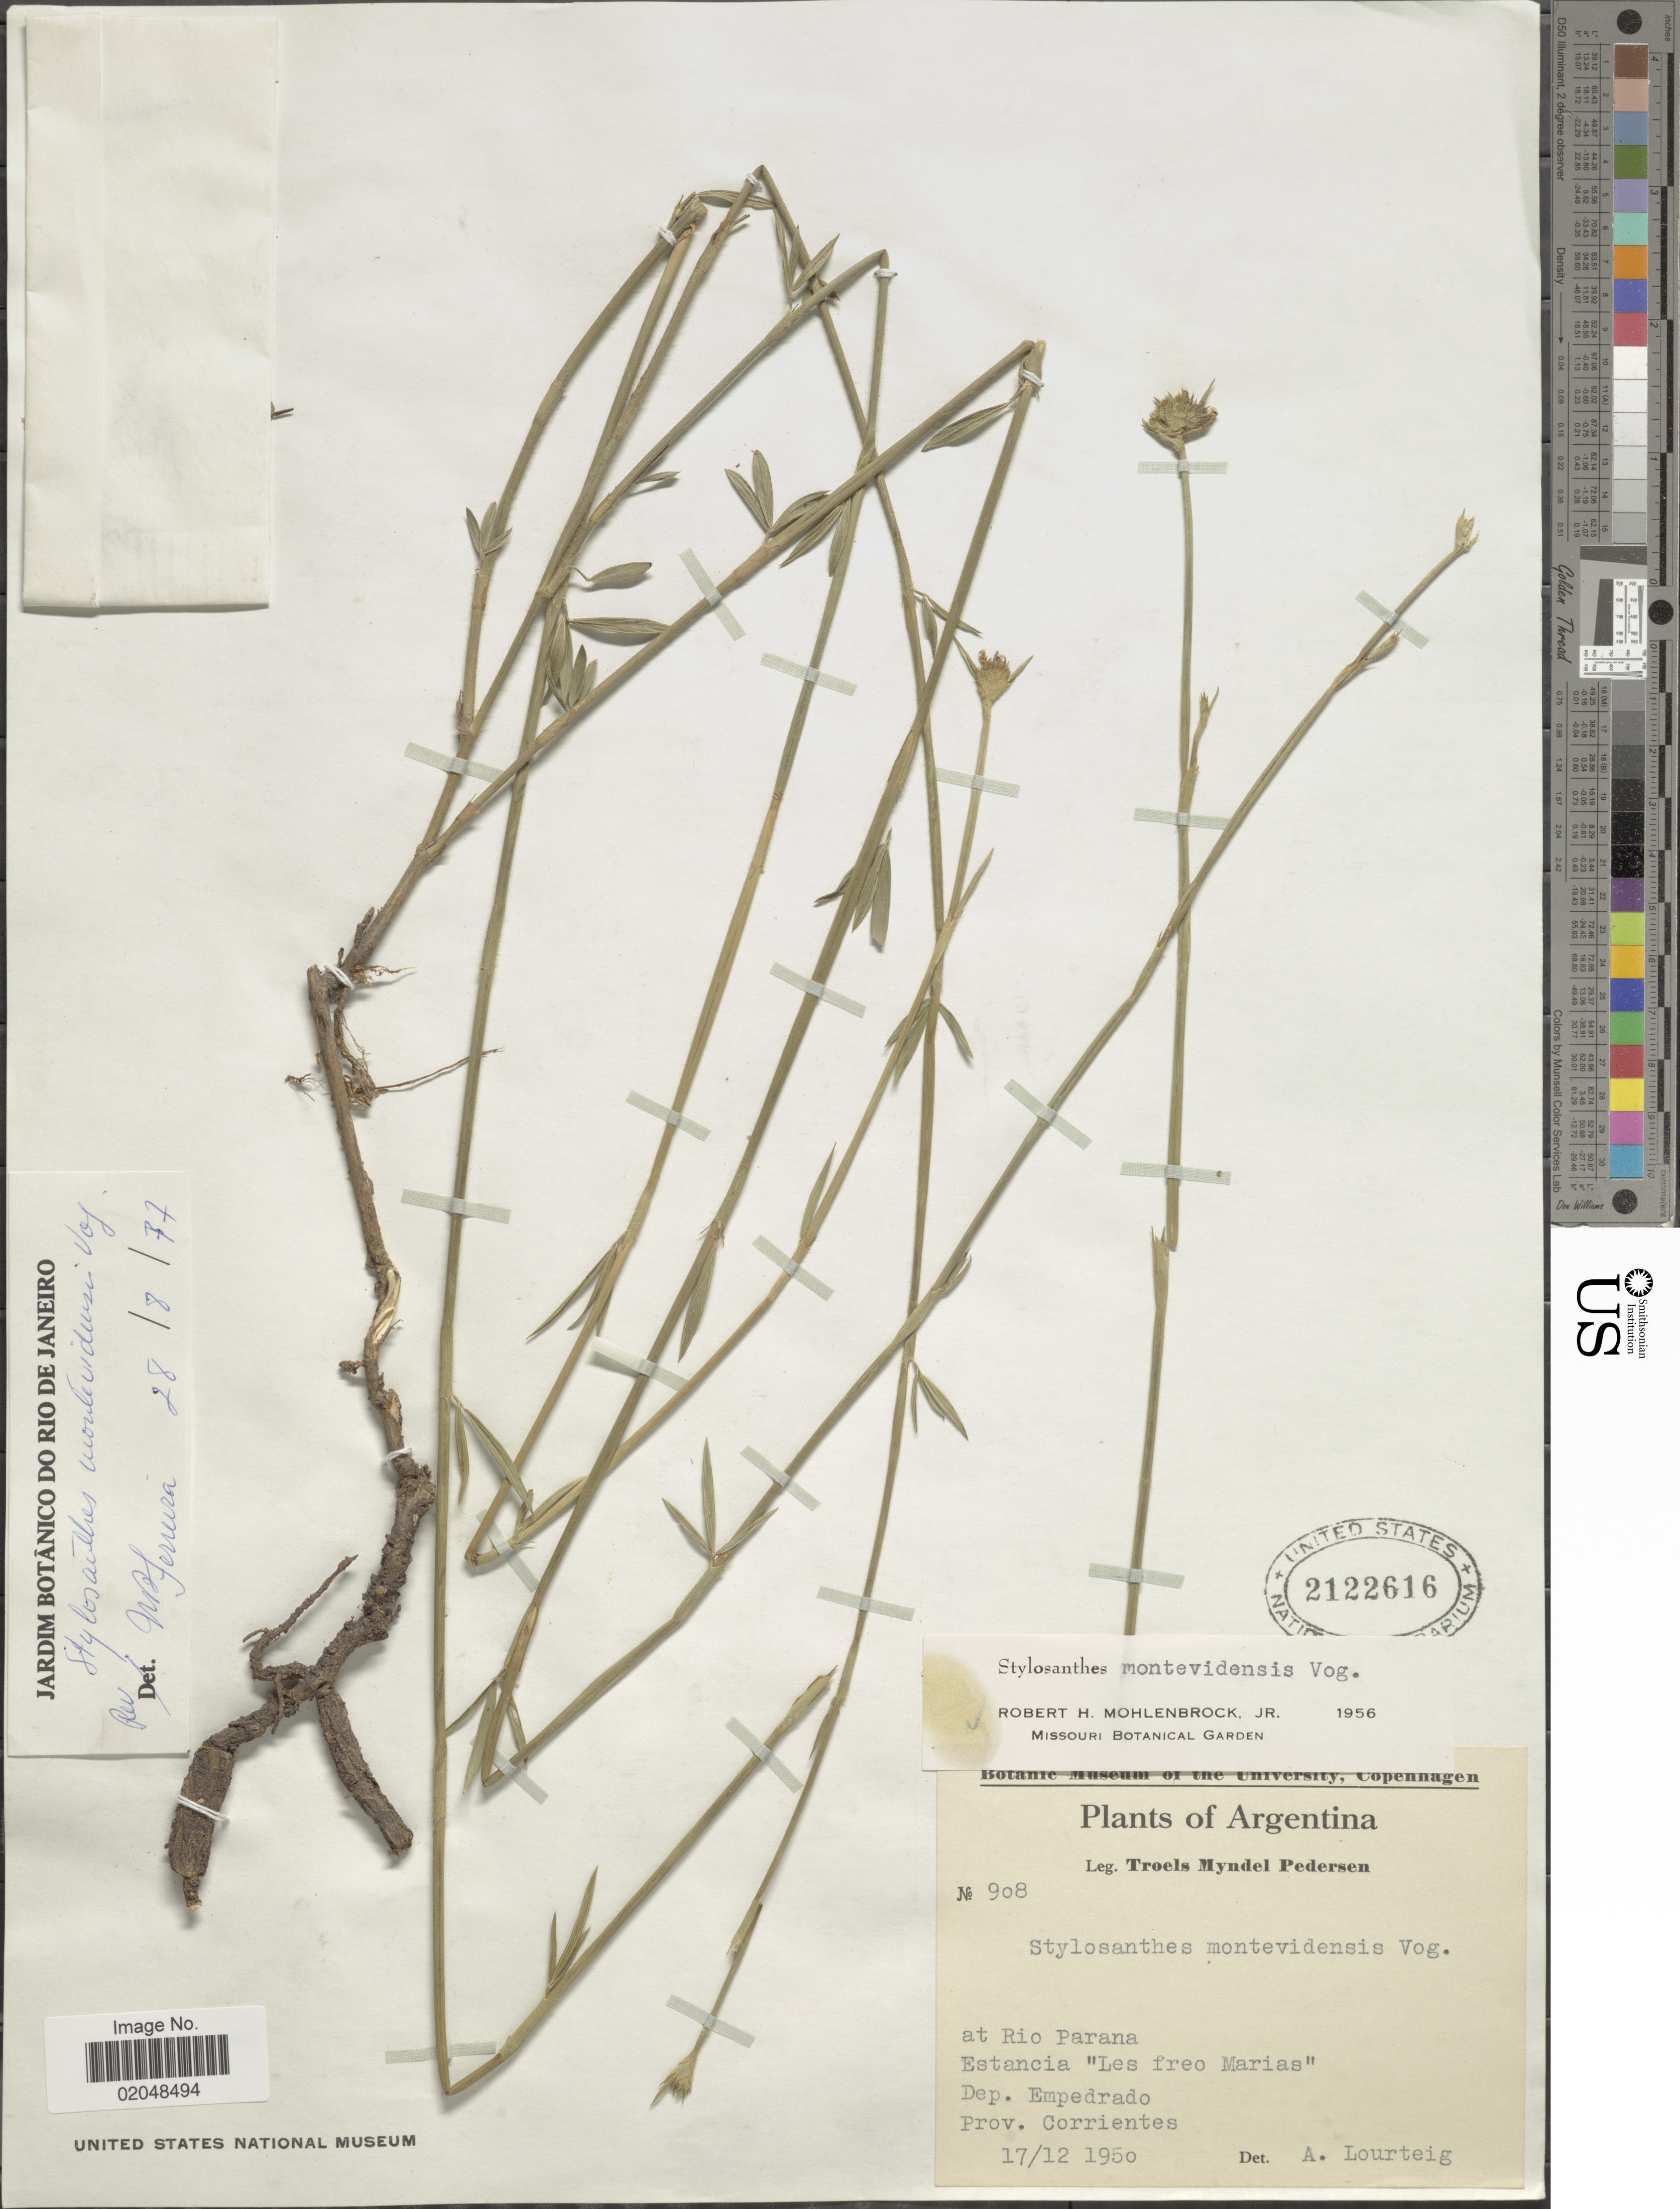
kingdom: Plantae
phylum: Tracheophyta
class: Magnoliopsida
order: Fabales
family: Fabaceae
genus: Stylosanthes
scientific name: Stylosanthes montevidensis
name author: Vogel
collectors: T. Pederson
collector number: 908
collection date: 1950-12-17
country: Argentina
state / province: Corrientes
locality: At Rio Parana, Estancia Les freo Marias, Dep. Empedrado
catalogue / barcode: US 2122616